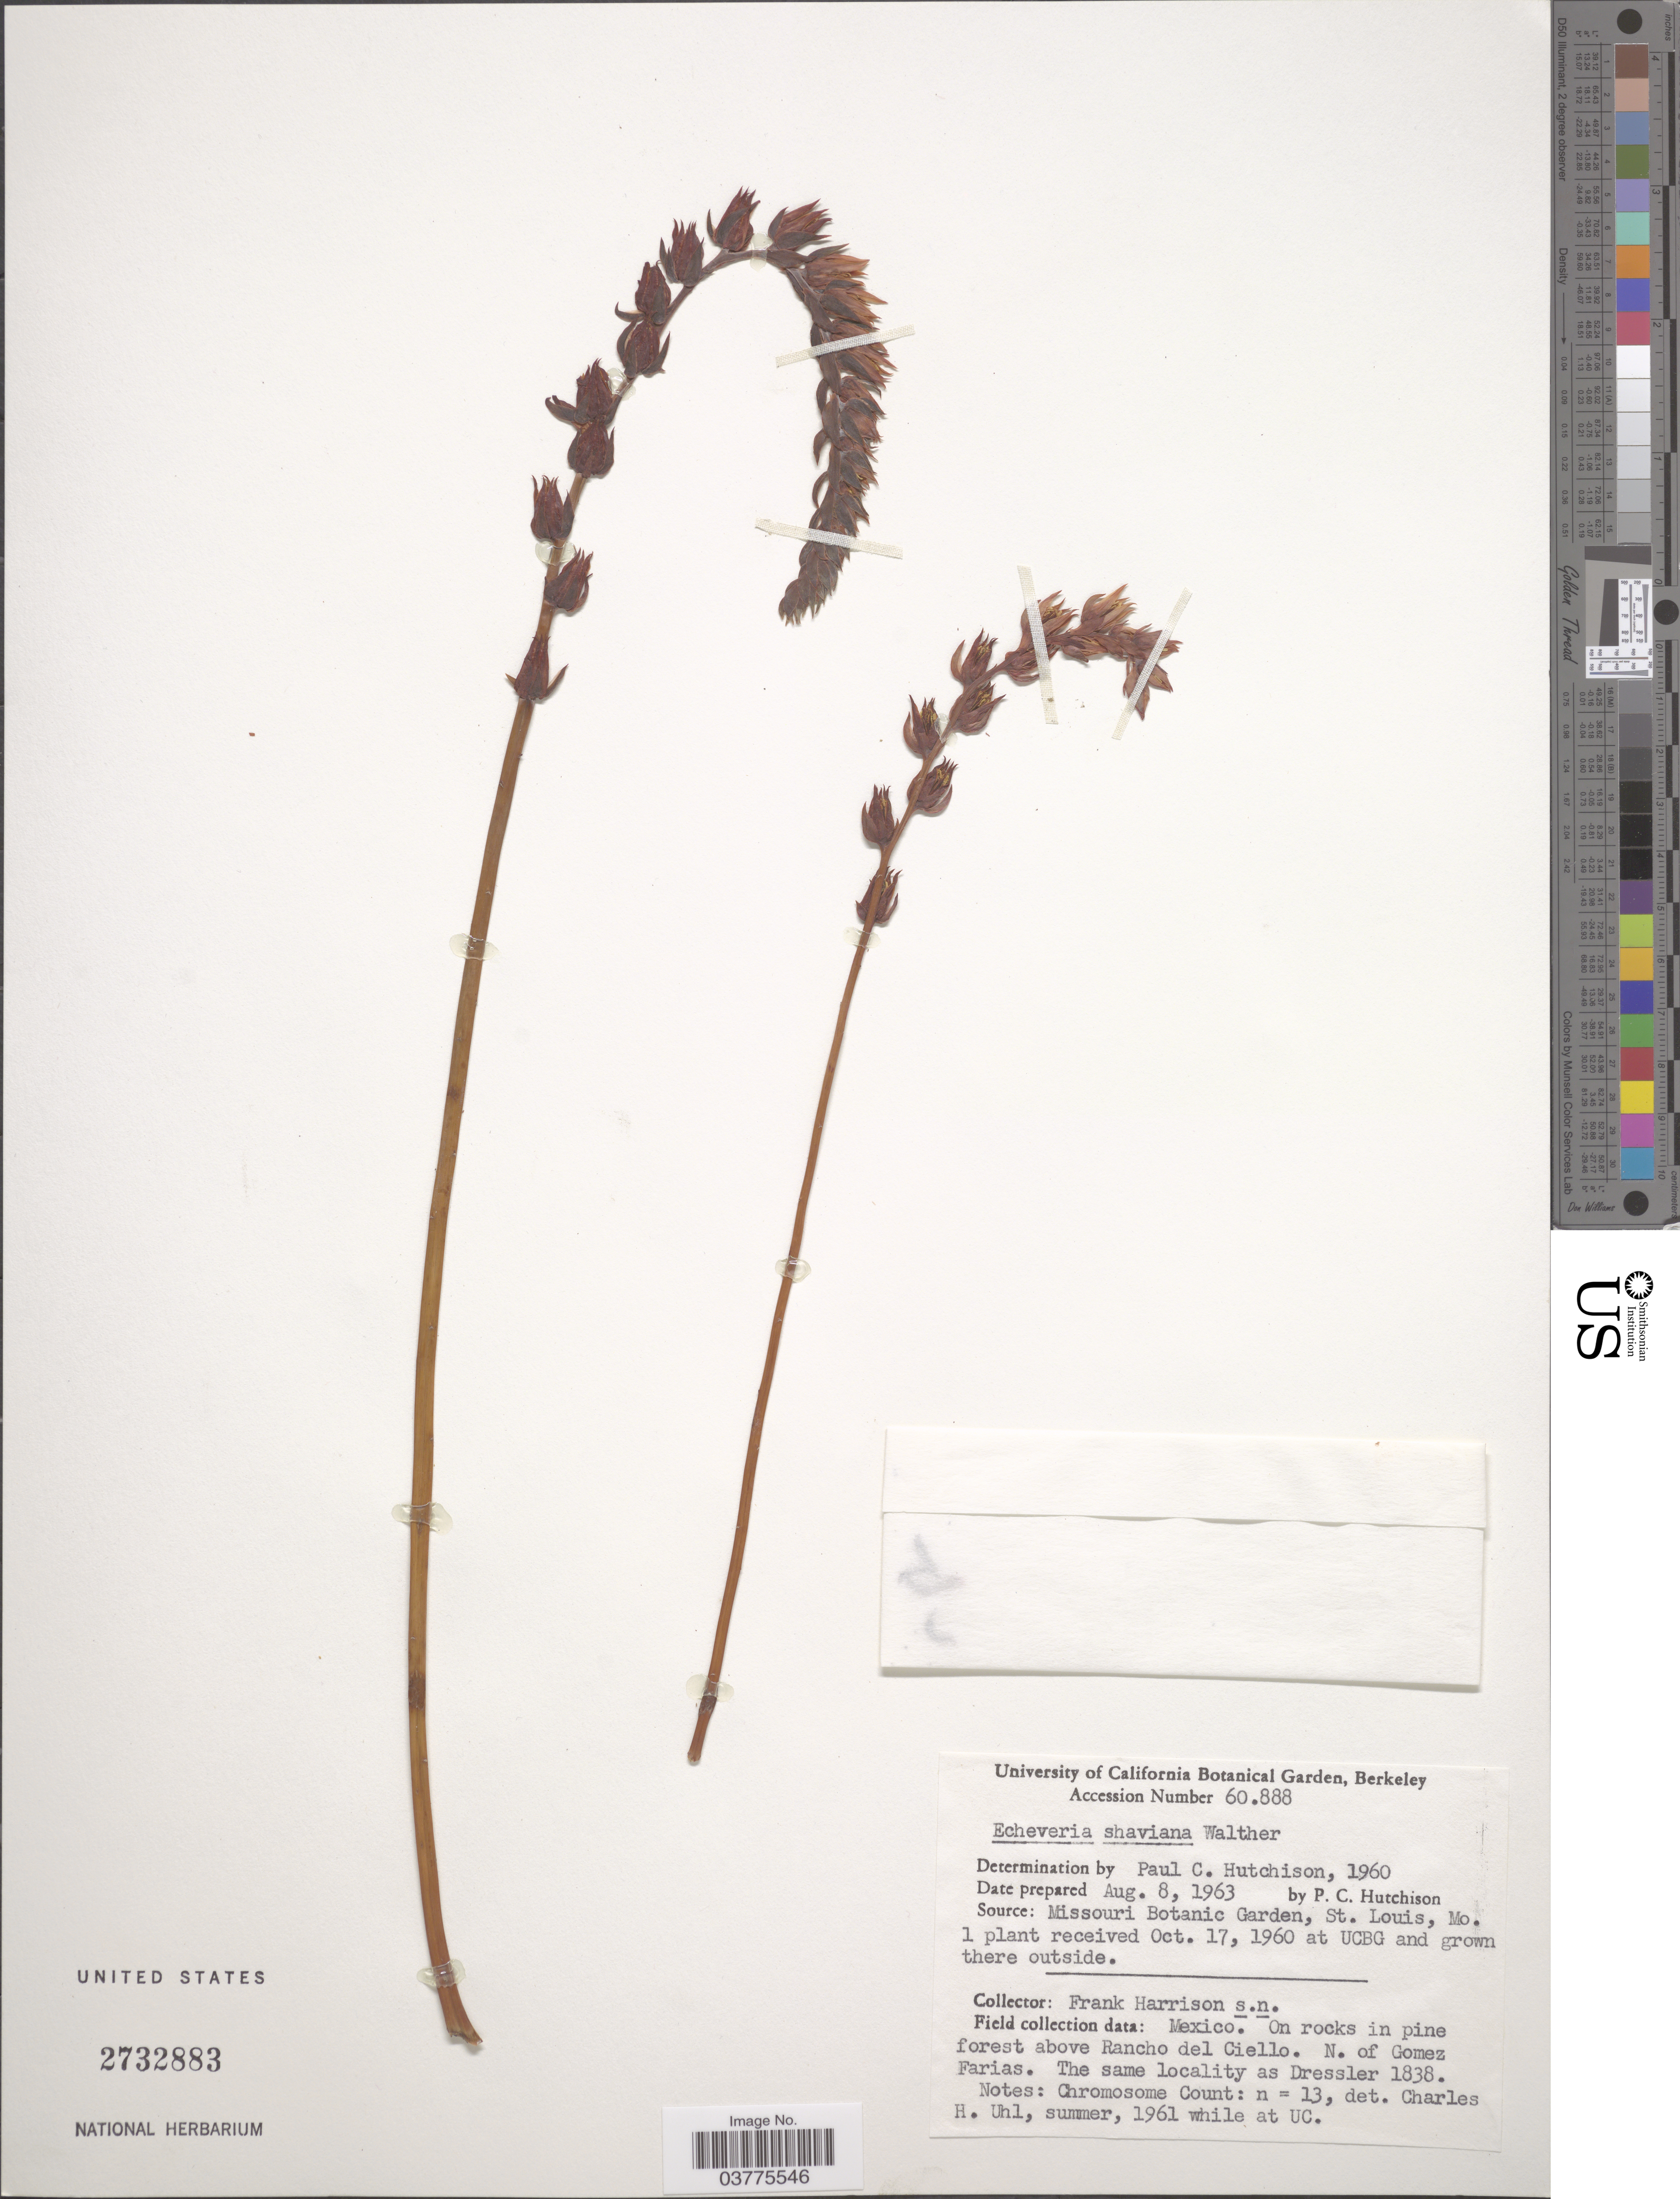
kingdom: Plantae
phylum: Tracheophyta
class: Magnoliopsida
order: Saxifragales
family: Crassulaceae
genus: Echeveria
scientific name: Echeveria shaviana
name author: E. Walther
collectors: P. C. Hutchison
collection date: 1963-08-08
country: United States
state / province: California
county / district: Alameda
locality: University of California Botanical Garden, Berkeley.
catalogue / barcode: US 2732883